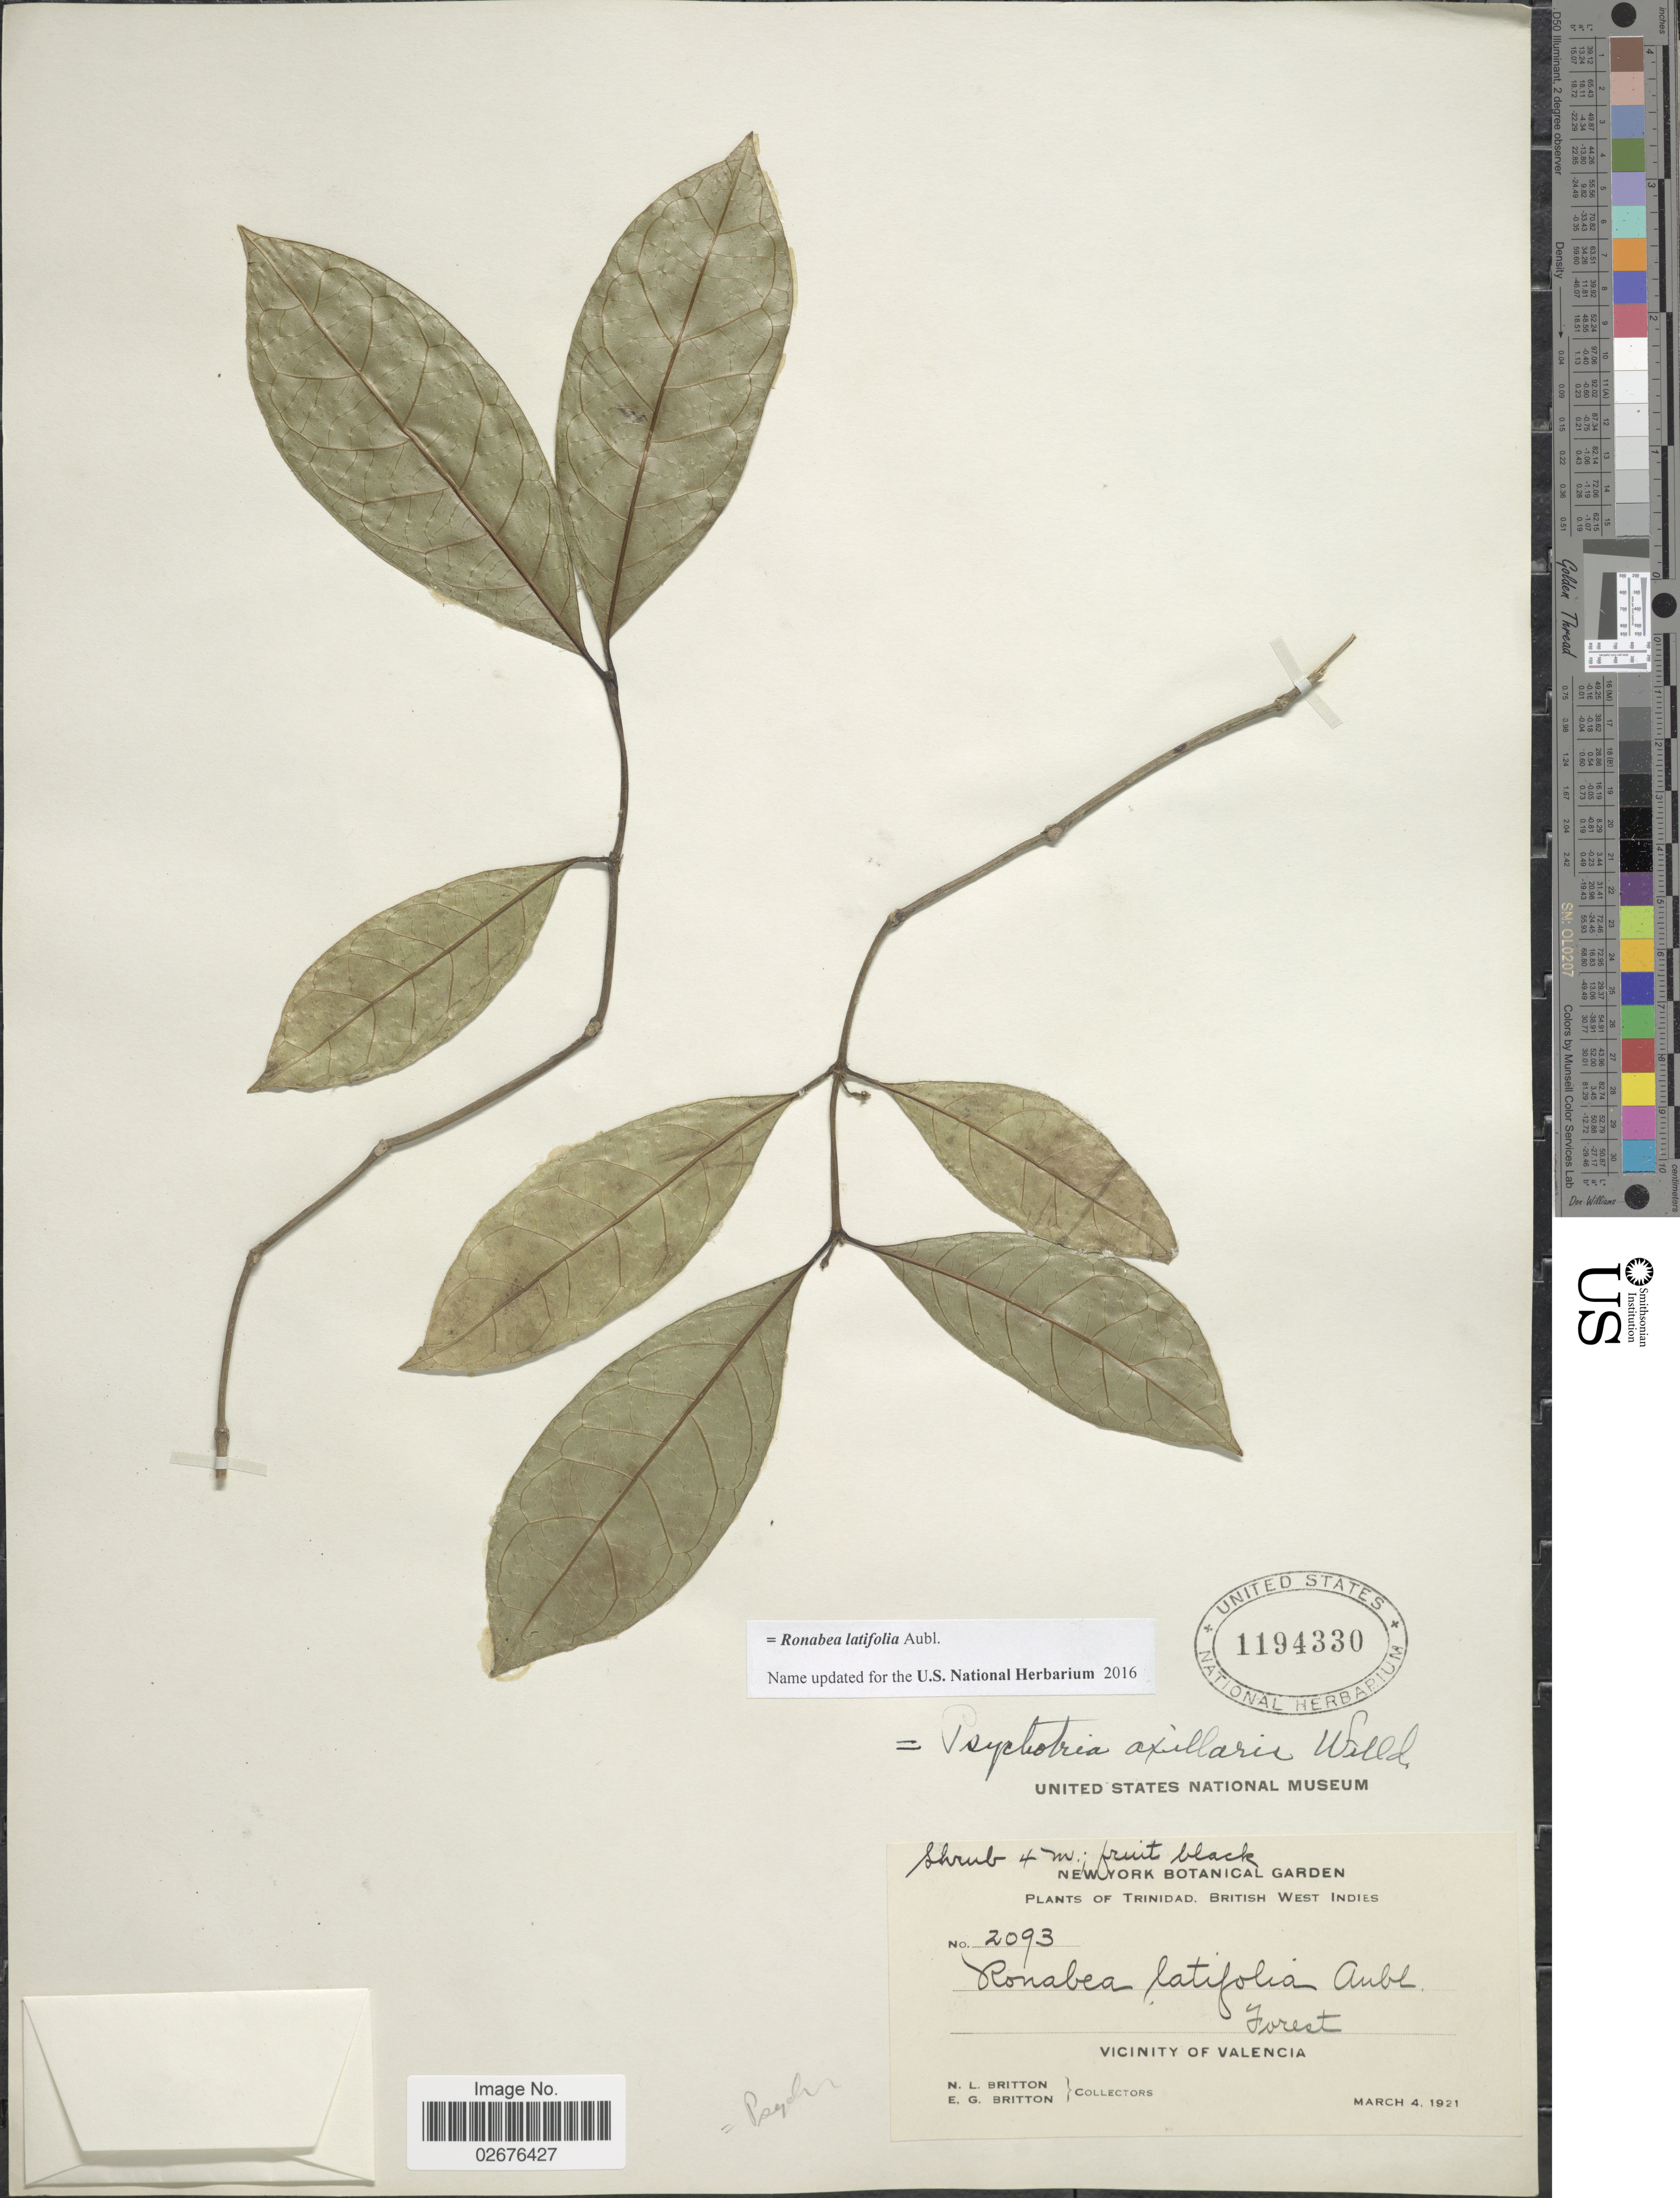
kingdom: Plantae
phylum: Tracheophyta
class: Magnoliopsida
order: Gentianales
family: Rubiaceae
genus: Ronabea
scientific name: Ronabea latifolia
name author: Aubl.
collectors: N. Britton & E. G. Britton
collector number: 2093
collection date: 1921-03-04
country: Trinidad and Tobago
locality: Trinidad, British West Indies, Forest, Vicinity of Valencia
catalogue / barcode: US 1194330